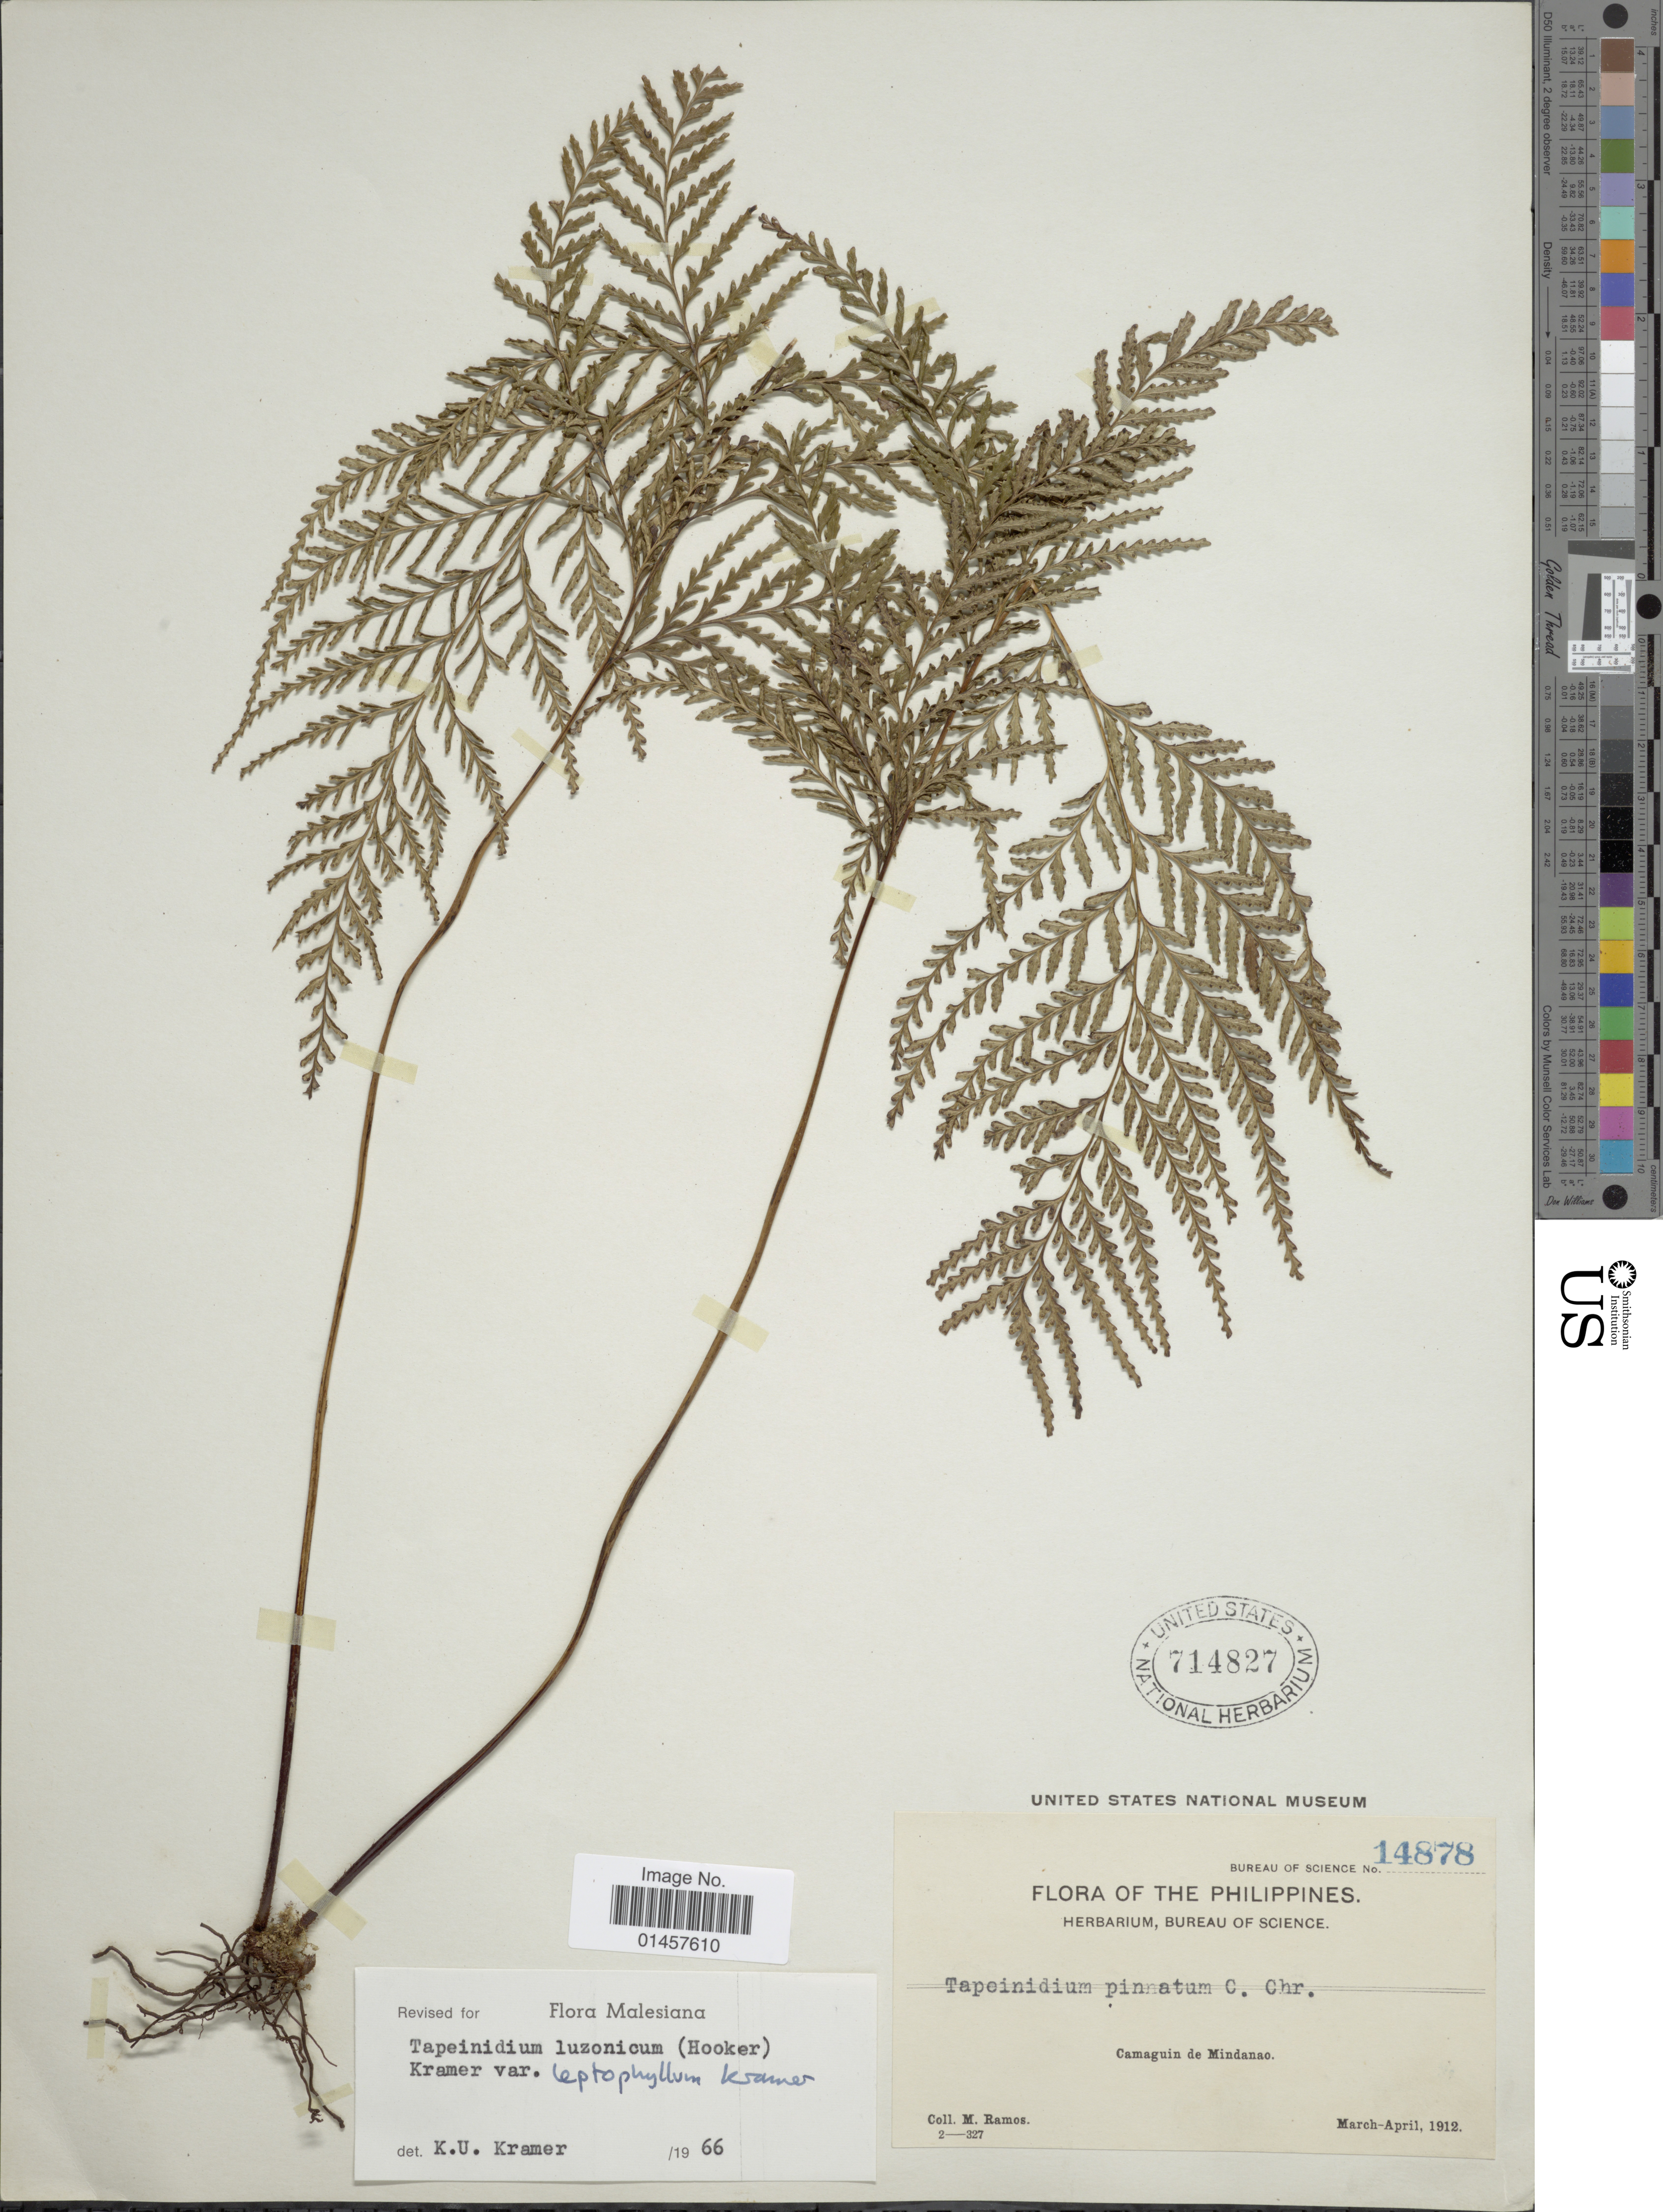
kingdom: Plantae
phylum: Tracheophyta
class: Polypodiopsida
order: Polypodiales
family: Lindsaeaceae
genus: Tapeinidium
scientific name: Tapeinidium luzonicum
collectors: M. Ramos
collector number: Bureau of Science 14878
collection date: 1912-03/1912-04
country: Philippines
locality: Camaguin de Mindanao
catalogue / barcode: US 714827